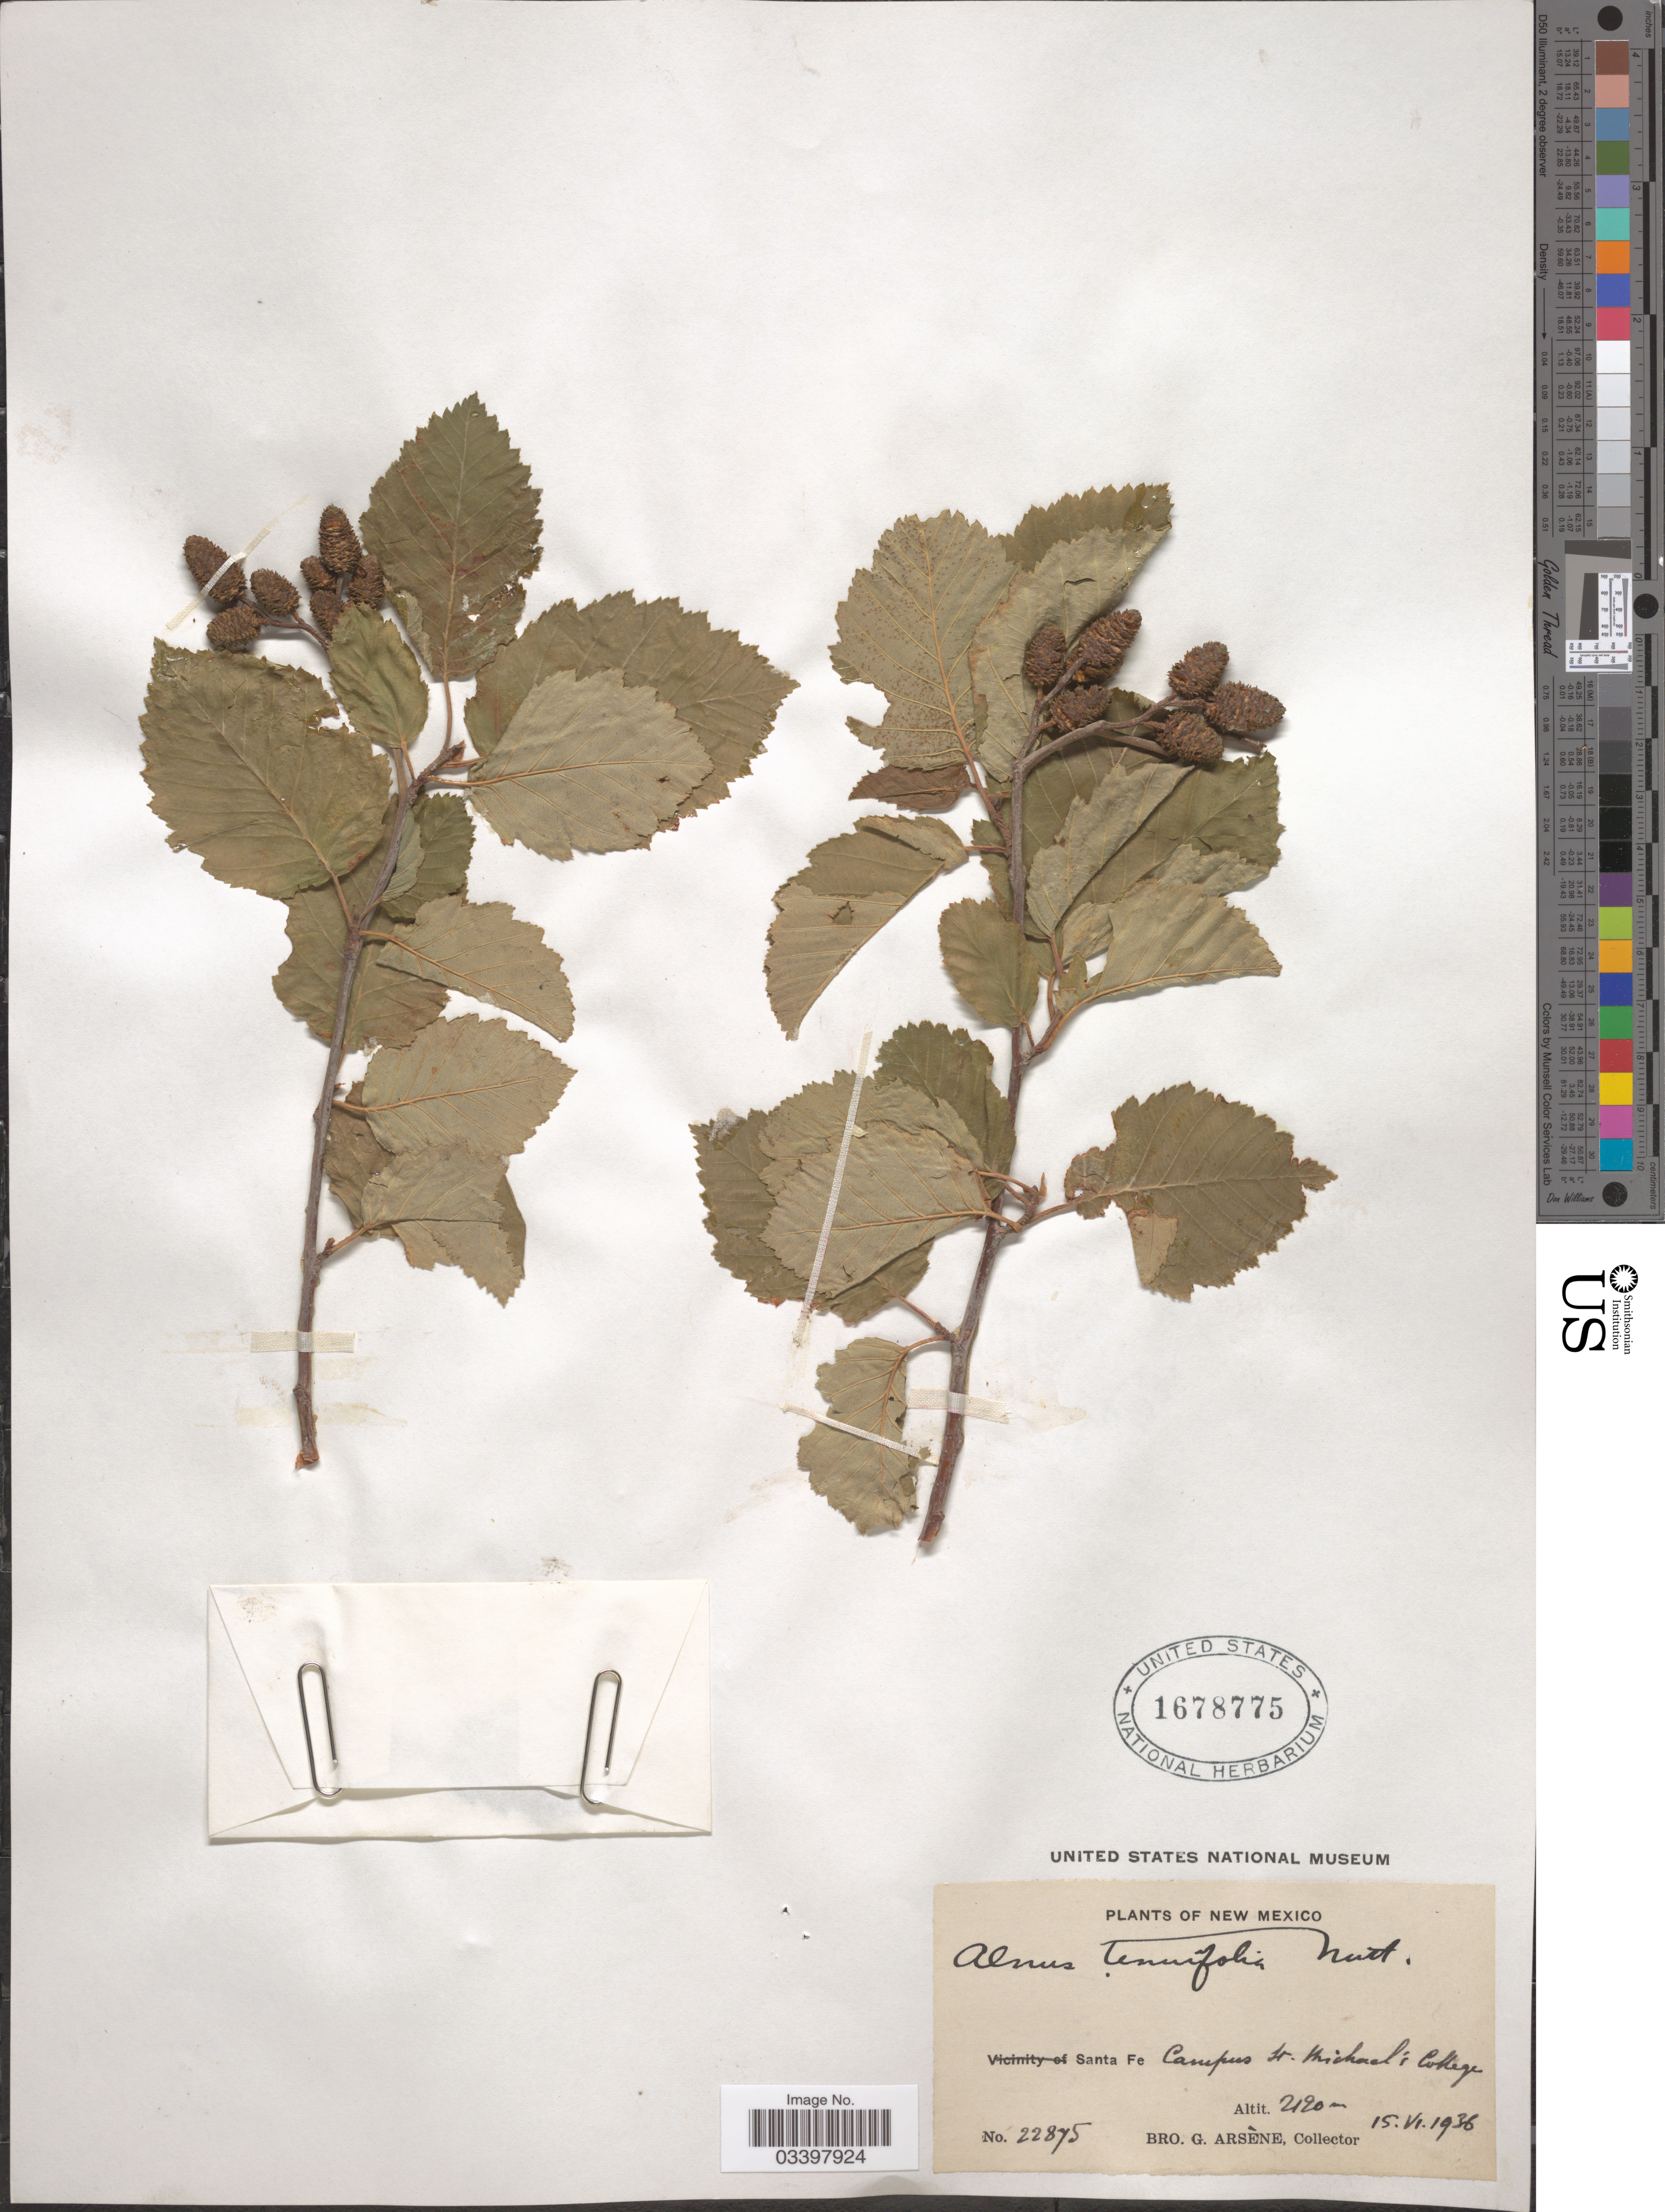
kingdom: Plantae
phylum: Tracheophyta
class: Magnoliopsida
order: Fagales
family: Betulaceae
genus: Alnus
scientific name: Alnus incana subsp. tenuifolia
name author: (Nutt.) Breitung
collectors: Bro. G. Arsène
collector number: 22875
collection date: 1936-06-15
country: United States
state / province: New Mexico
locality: Santa Fe Campus St. Michael's College.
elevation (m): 2120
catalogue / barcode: US 1678775